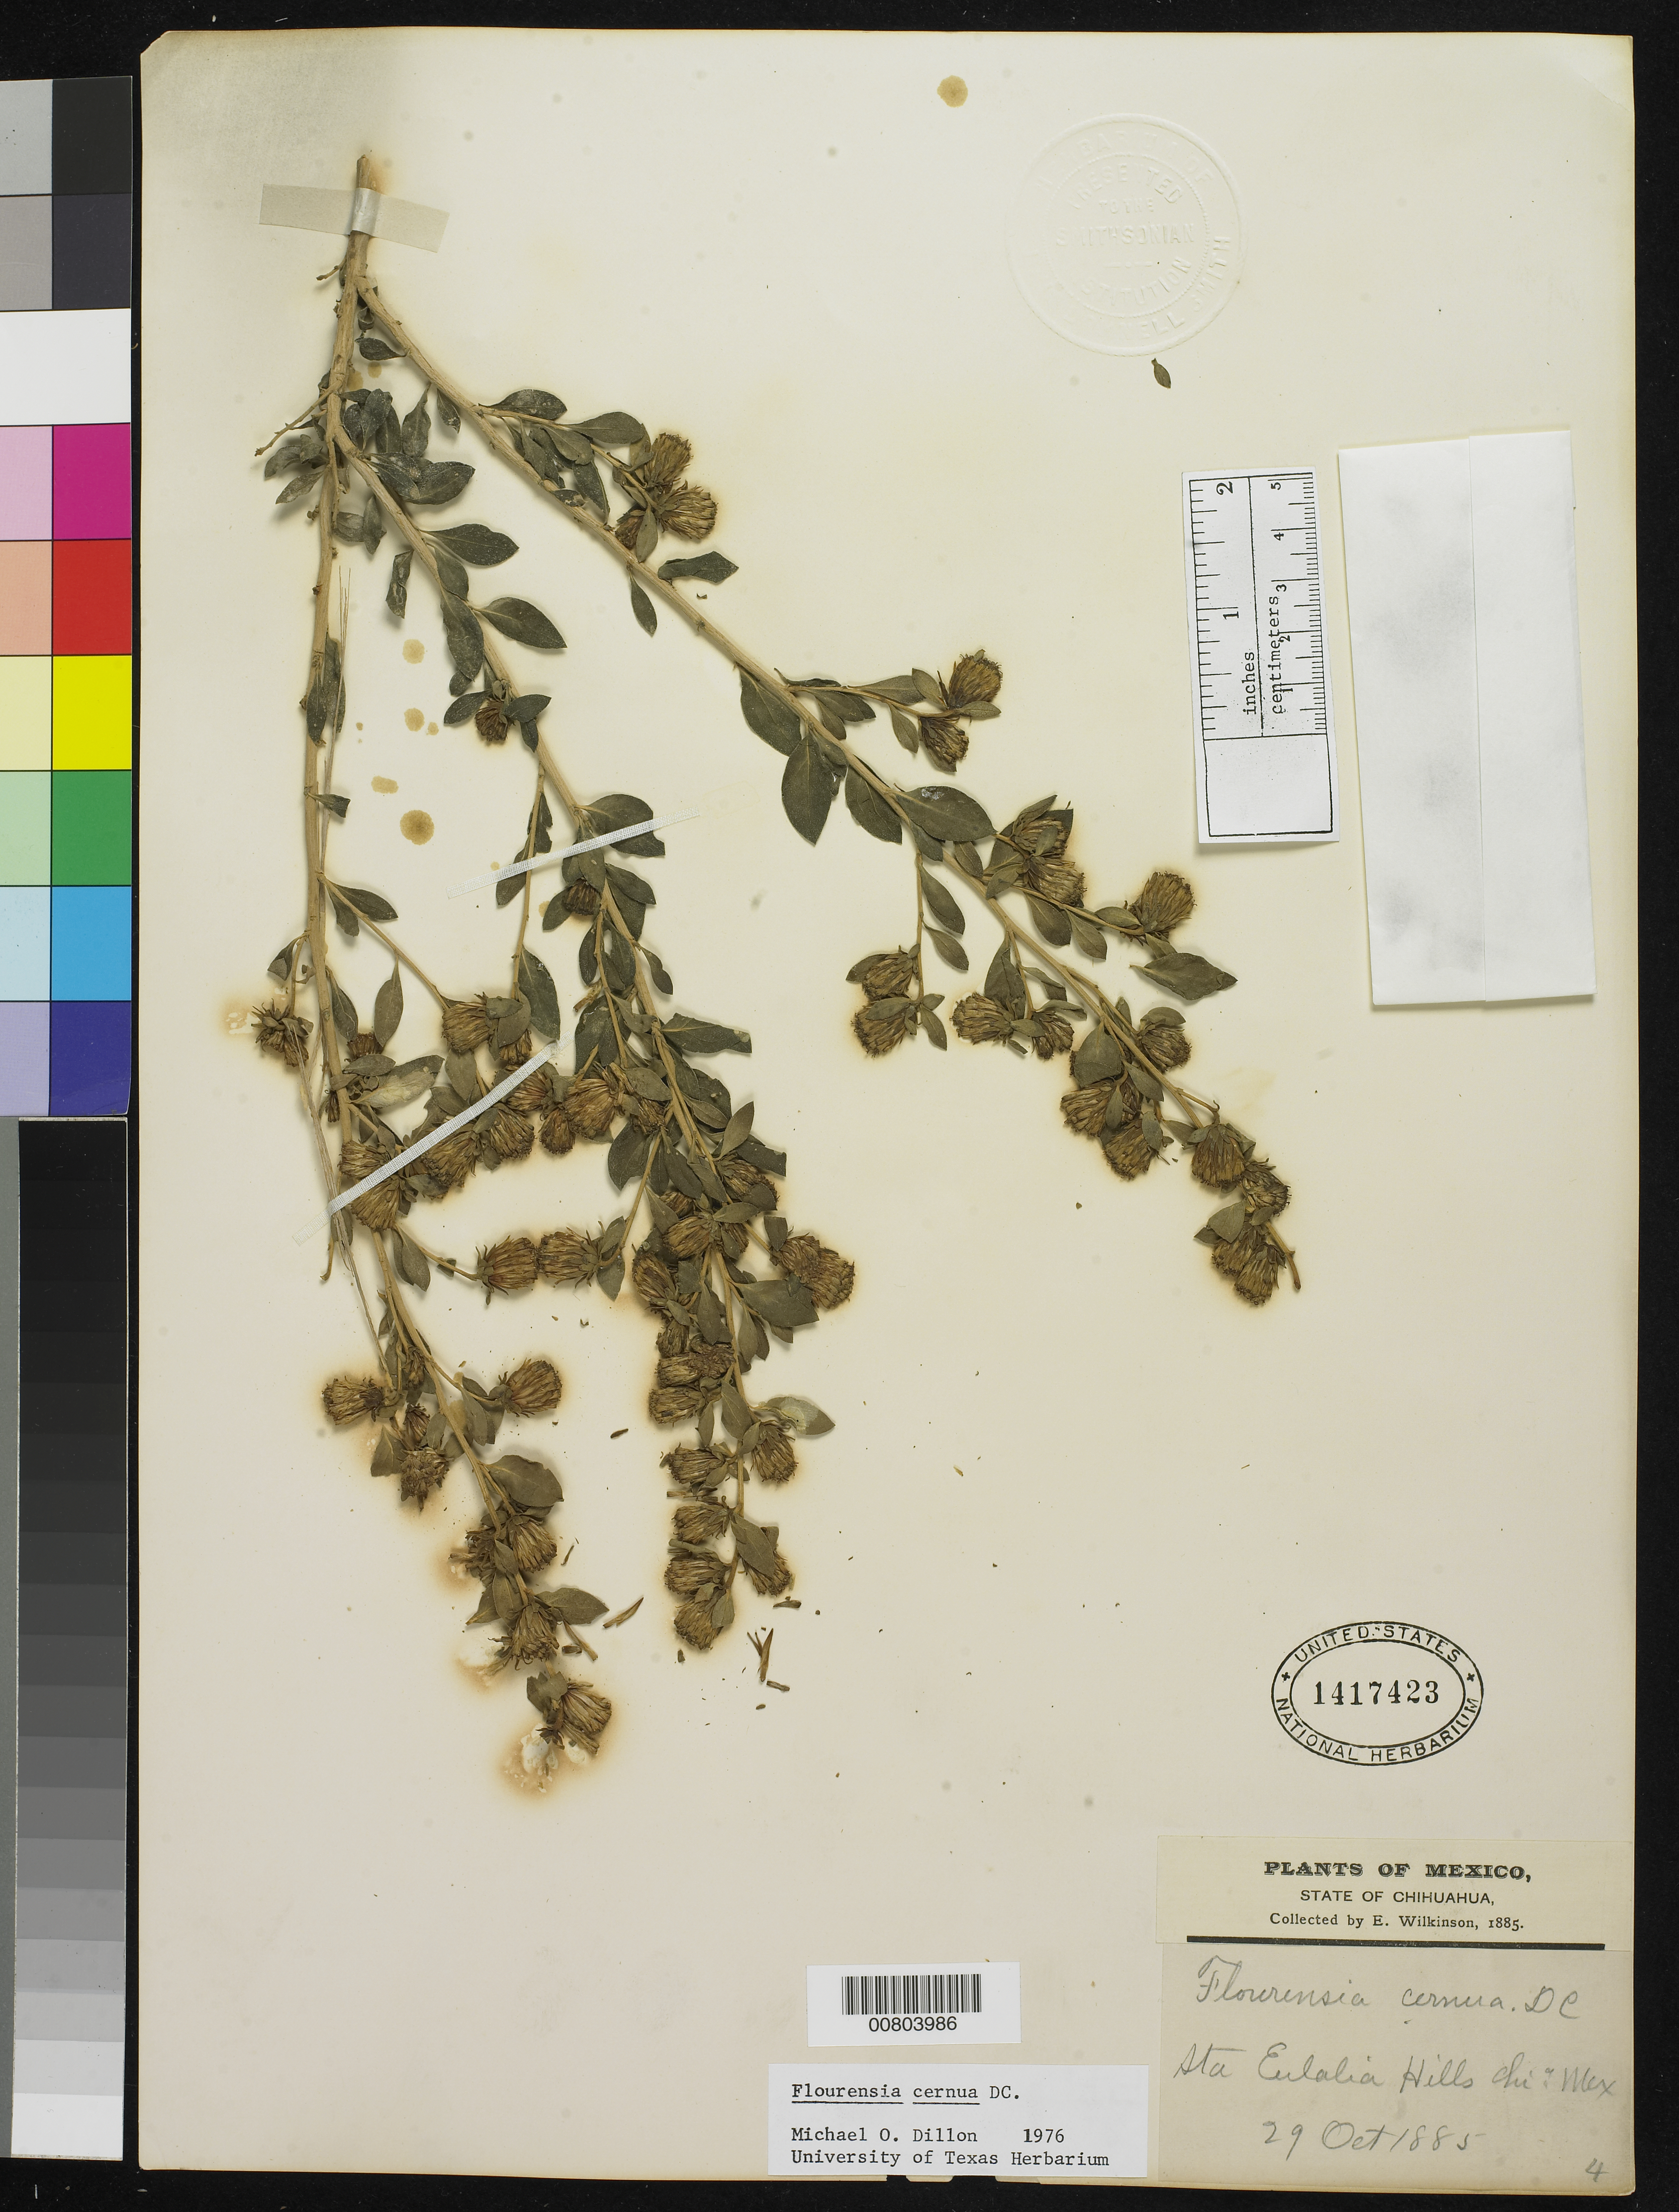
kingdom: Plantae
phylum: Tracheophyta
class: Magnoliopsida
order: Asterales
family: Asteraceae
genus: Flourensia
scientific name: Flourensia cernua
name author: DC.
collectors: E. Wilkinson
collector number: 4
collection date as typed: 29 Oct 1885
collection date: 1885-10-29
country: Mexico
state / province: Chihuahua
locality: Sta. Eulalia hills, Chihuahua.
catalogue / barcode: US 1417423